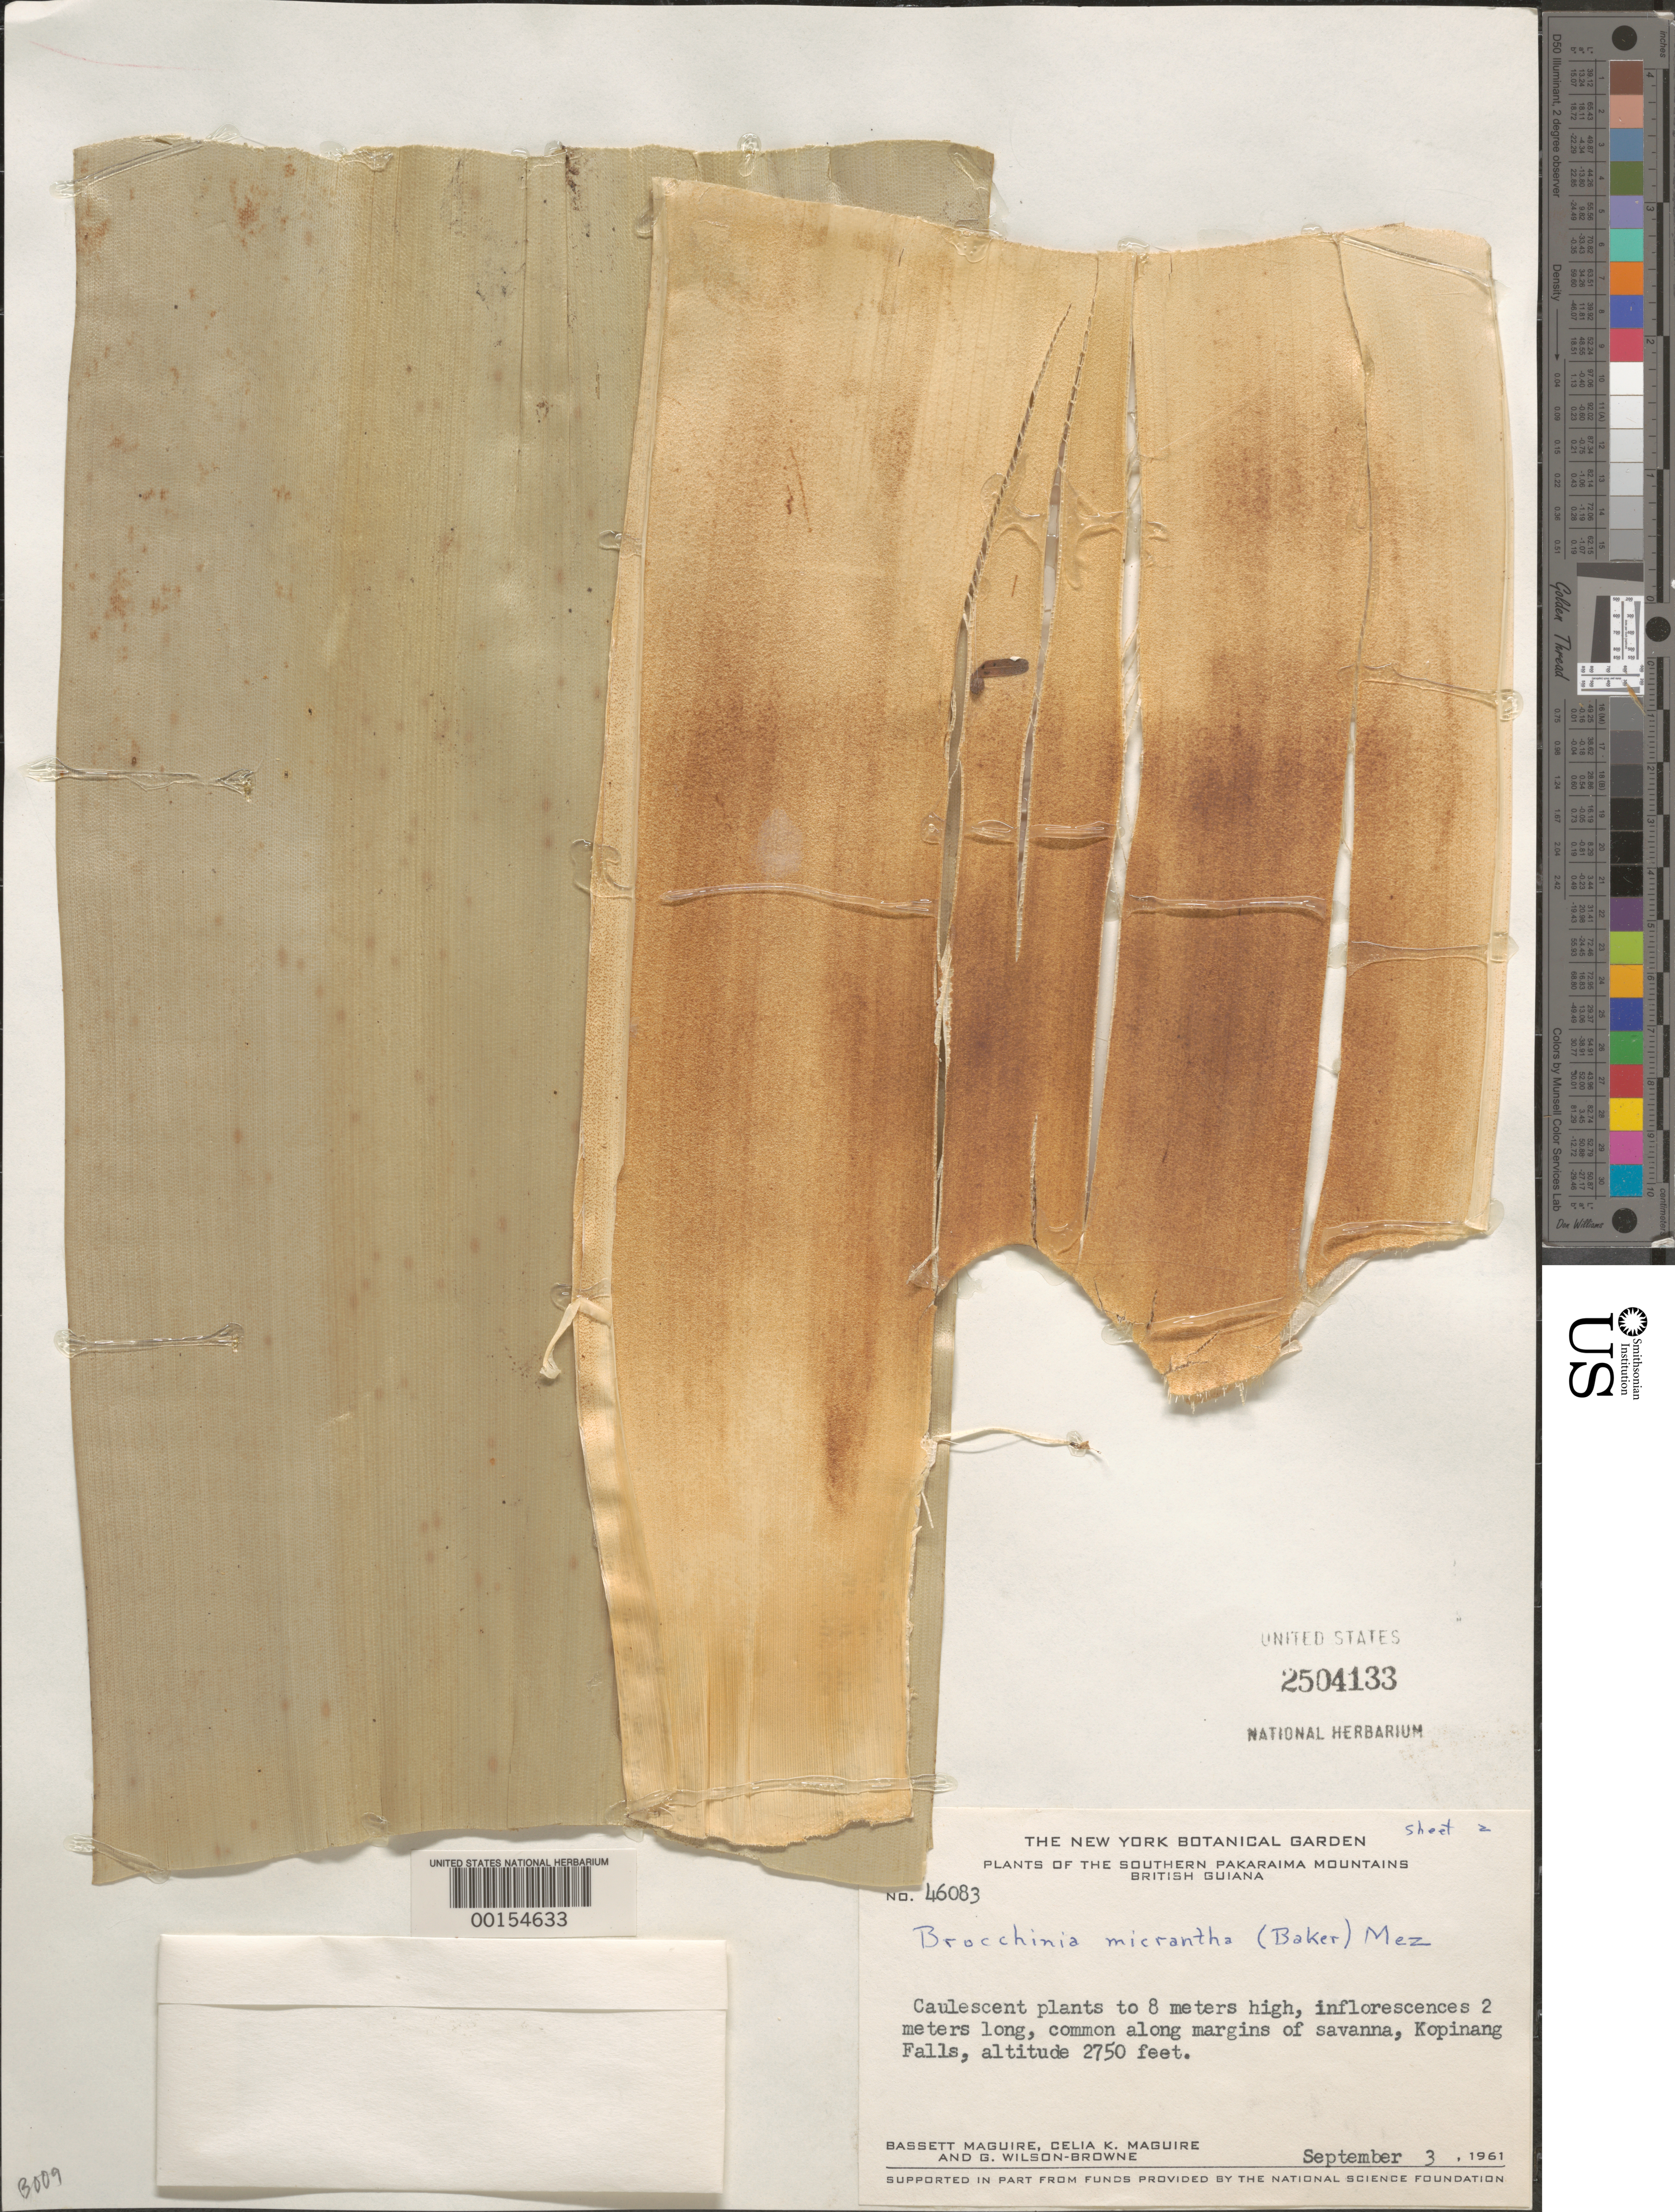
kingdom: Plantae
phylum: Tracheophyta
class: Liliopsida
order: Poales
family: Bromeliaceae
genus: Brocchinia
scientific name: Brocchinia micrantha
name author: (Baker) Mez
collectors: B. Maguire, C. K. Maguire & G. Wilson-Browne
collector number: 46083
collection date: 1961-09-03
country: Guyana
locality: The Southern Pakaraima Mountains. British Guiana. Kopinang Falls.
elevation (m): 838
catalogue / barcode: US 2504133